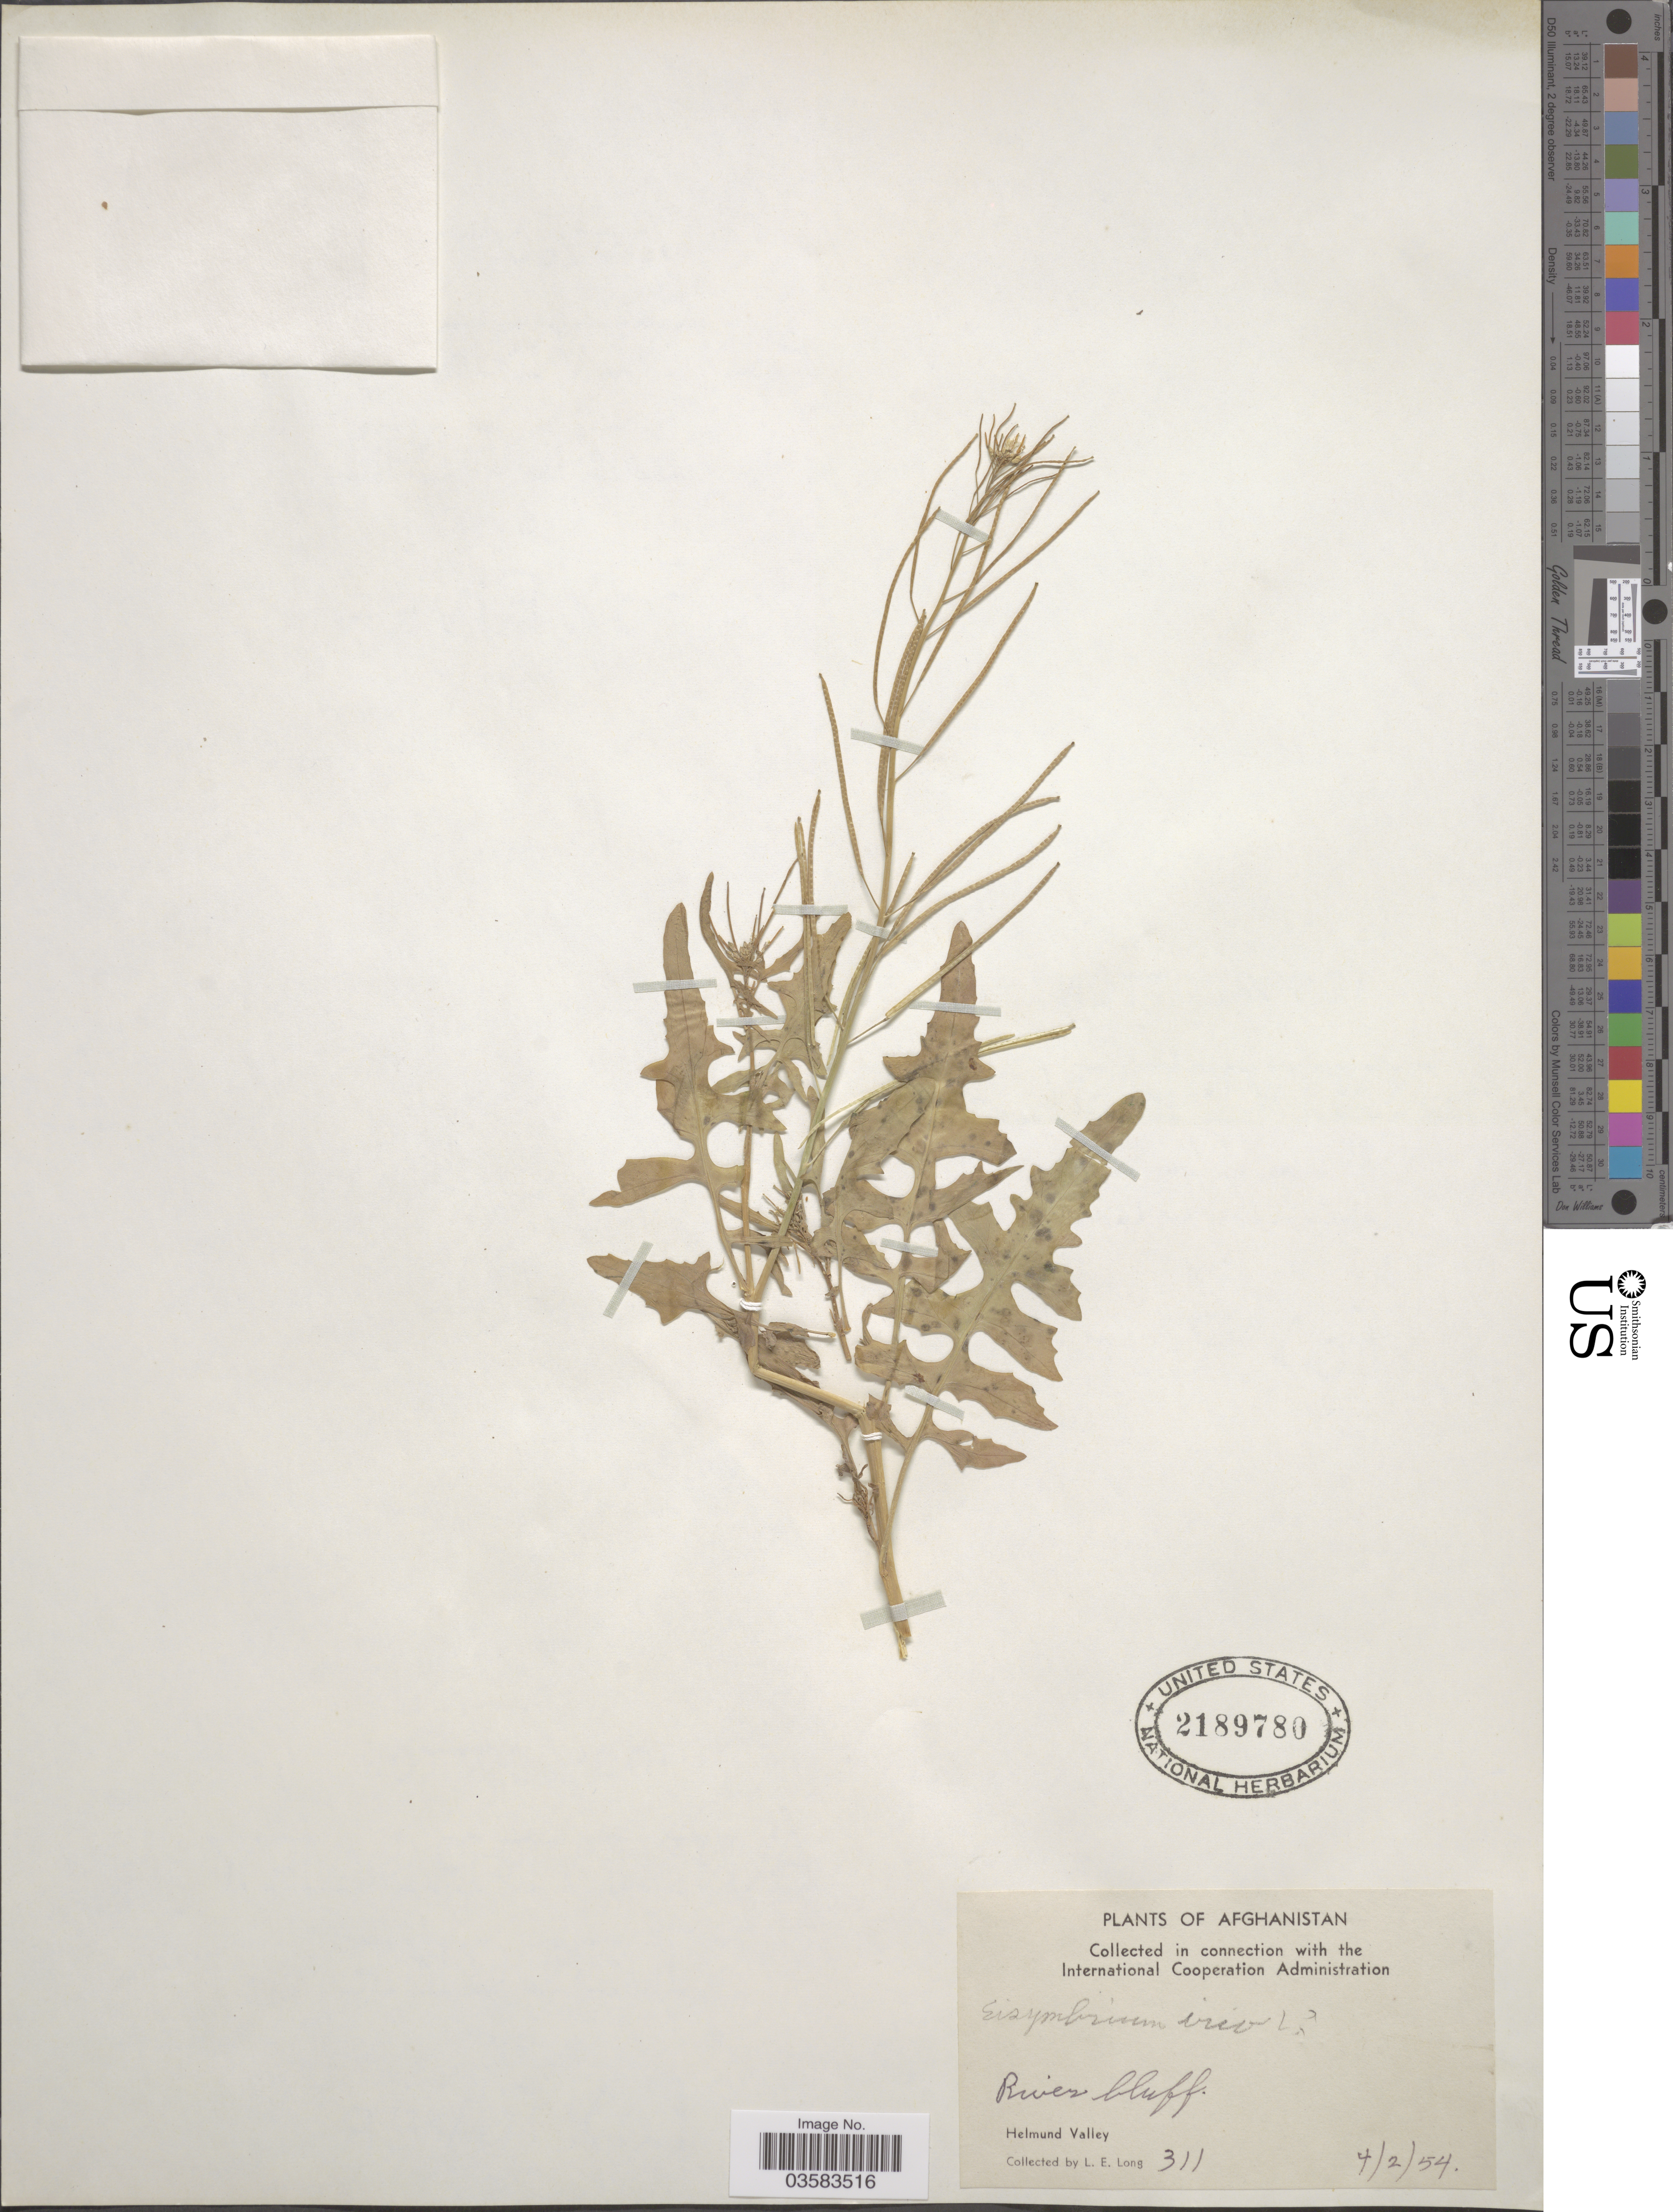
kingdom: Plantae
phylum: Tracheophyta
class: Magnoliopsida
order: Brassicales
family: Brassicaceae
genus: Sisymbrium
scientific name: Sisymbrium irio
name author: L.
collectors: L. E. Long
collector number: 311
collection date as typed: Transcribed d/m/y: 4/2/54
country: Afghanistan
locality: River bluff. Helmund Valley.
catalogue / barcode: US 2189780